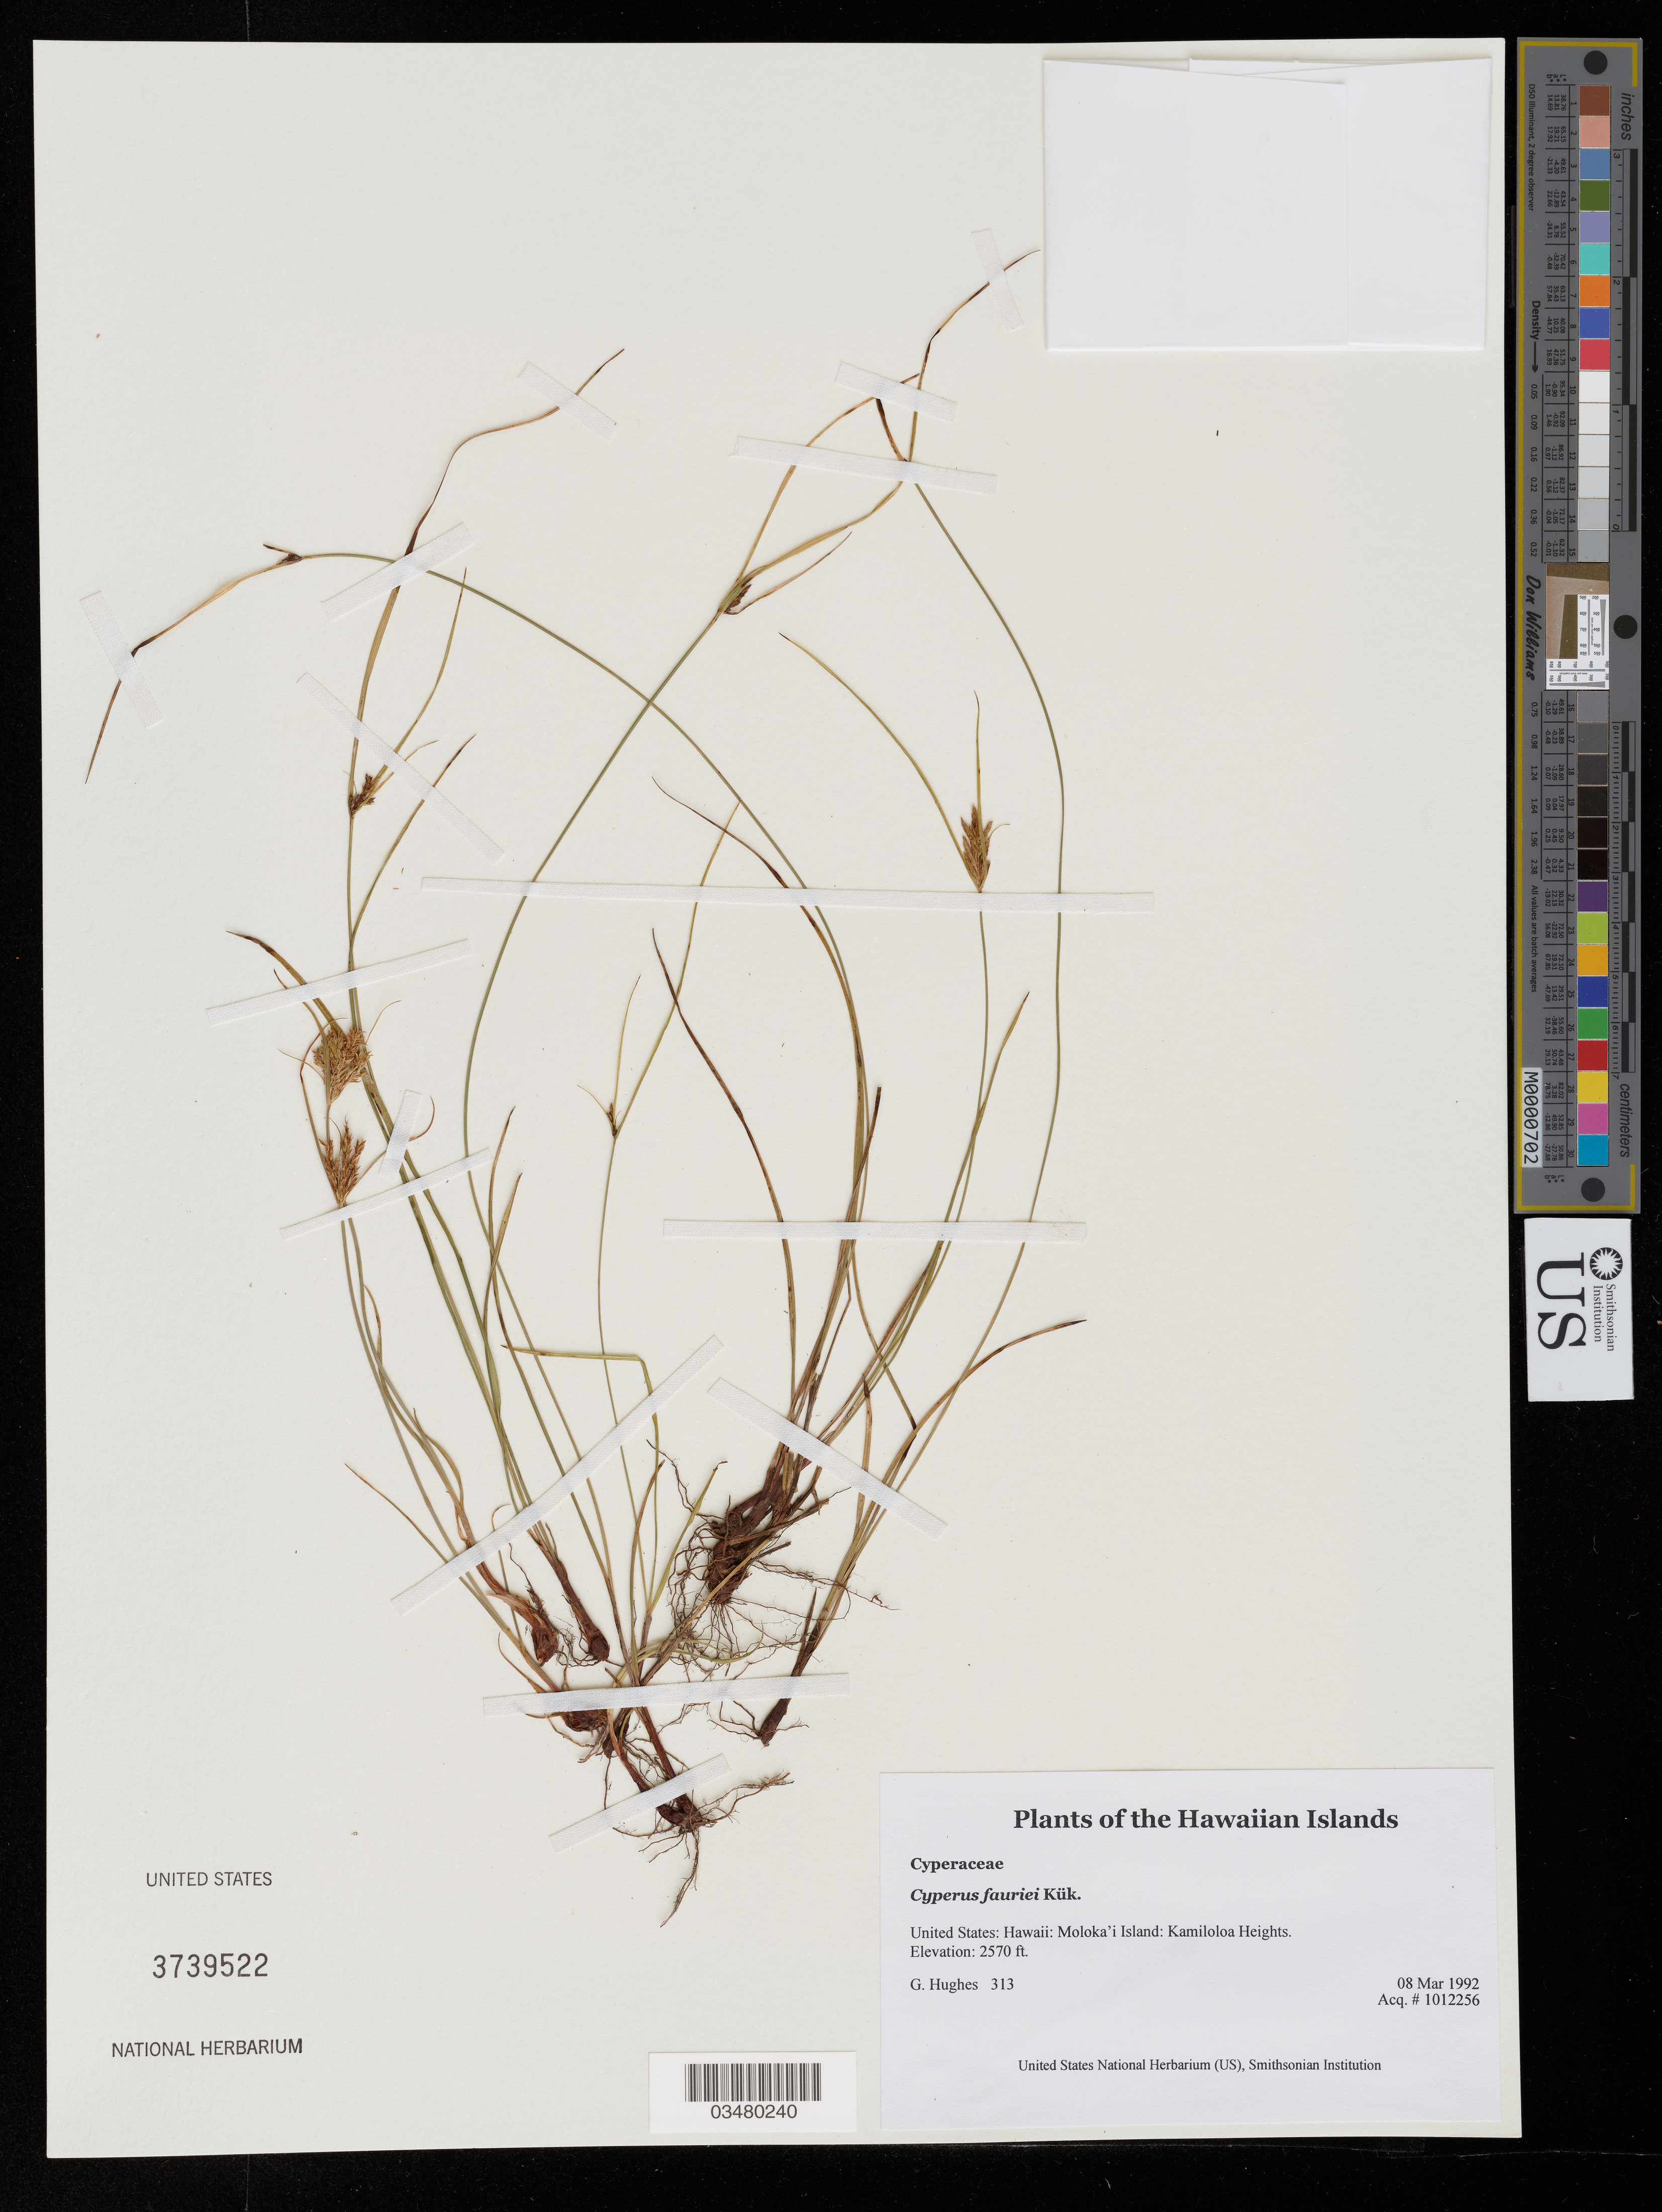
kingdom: Plantae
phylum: Tracheophyta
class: Liliopsida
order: Poales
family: Cyperaceae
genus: Cyperus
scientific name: Cyperus fauriei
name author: Kük.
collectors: G. Hughes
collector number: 313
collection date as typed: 3-8-92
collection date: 1992-03-08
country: United States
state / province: Hawaii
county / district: Maui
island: Moloka'i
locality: Kamiloloa Heights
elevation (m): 783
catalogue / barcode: US 3739522